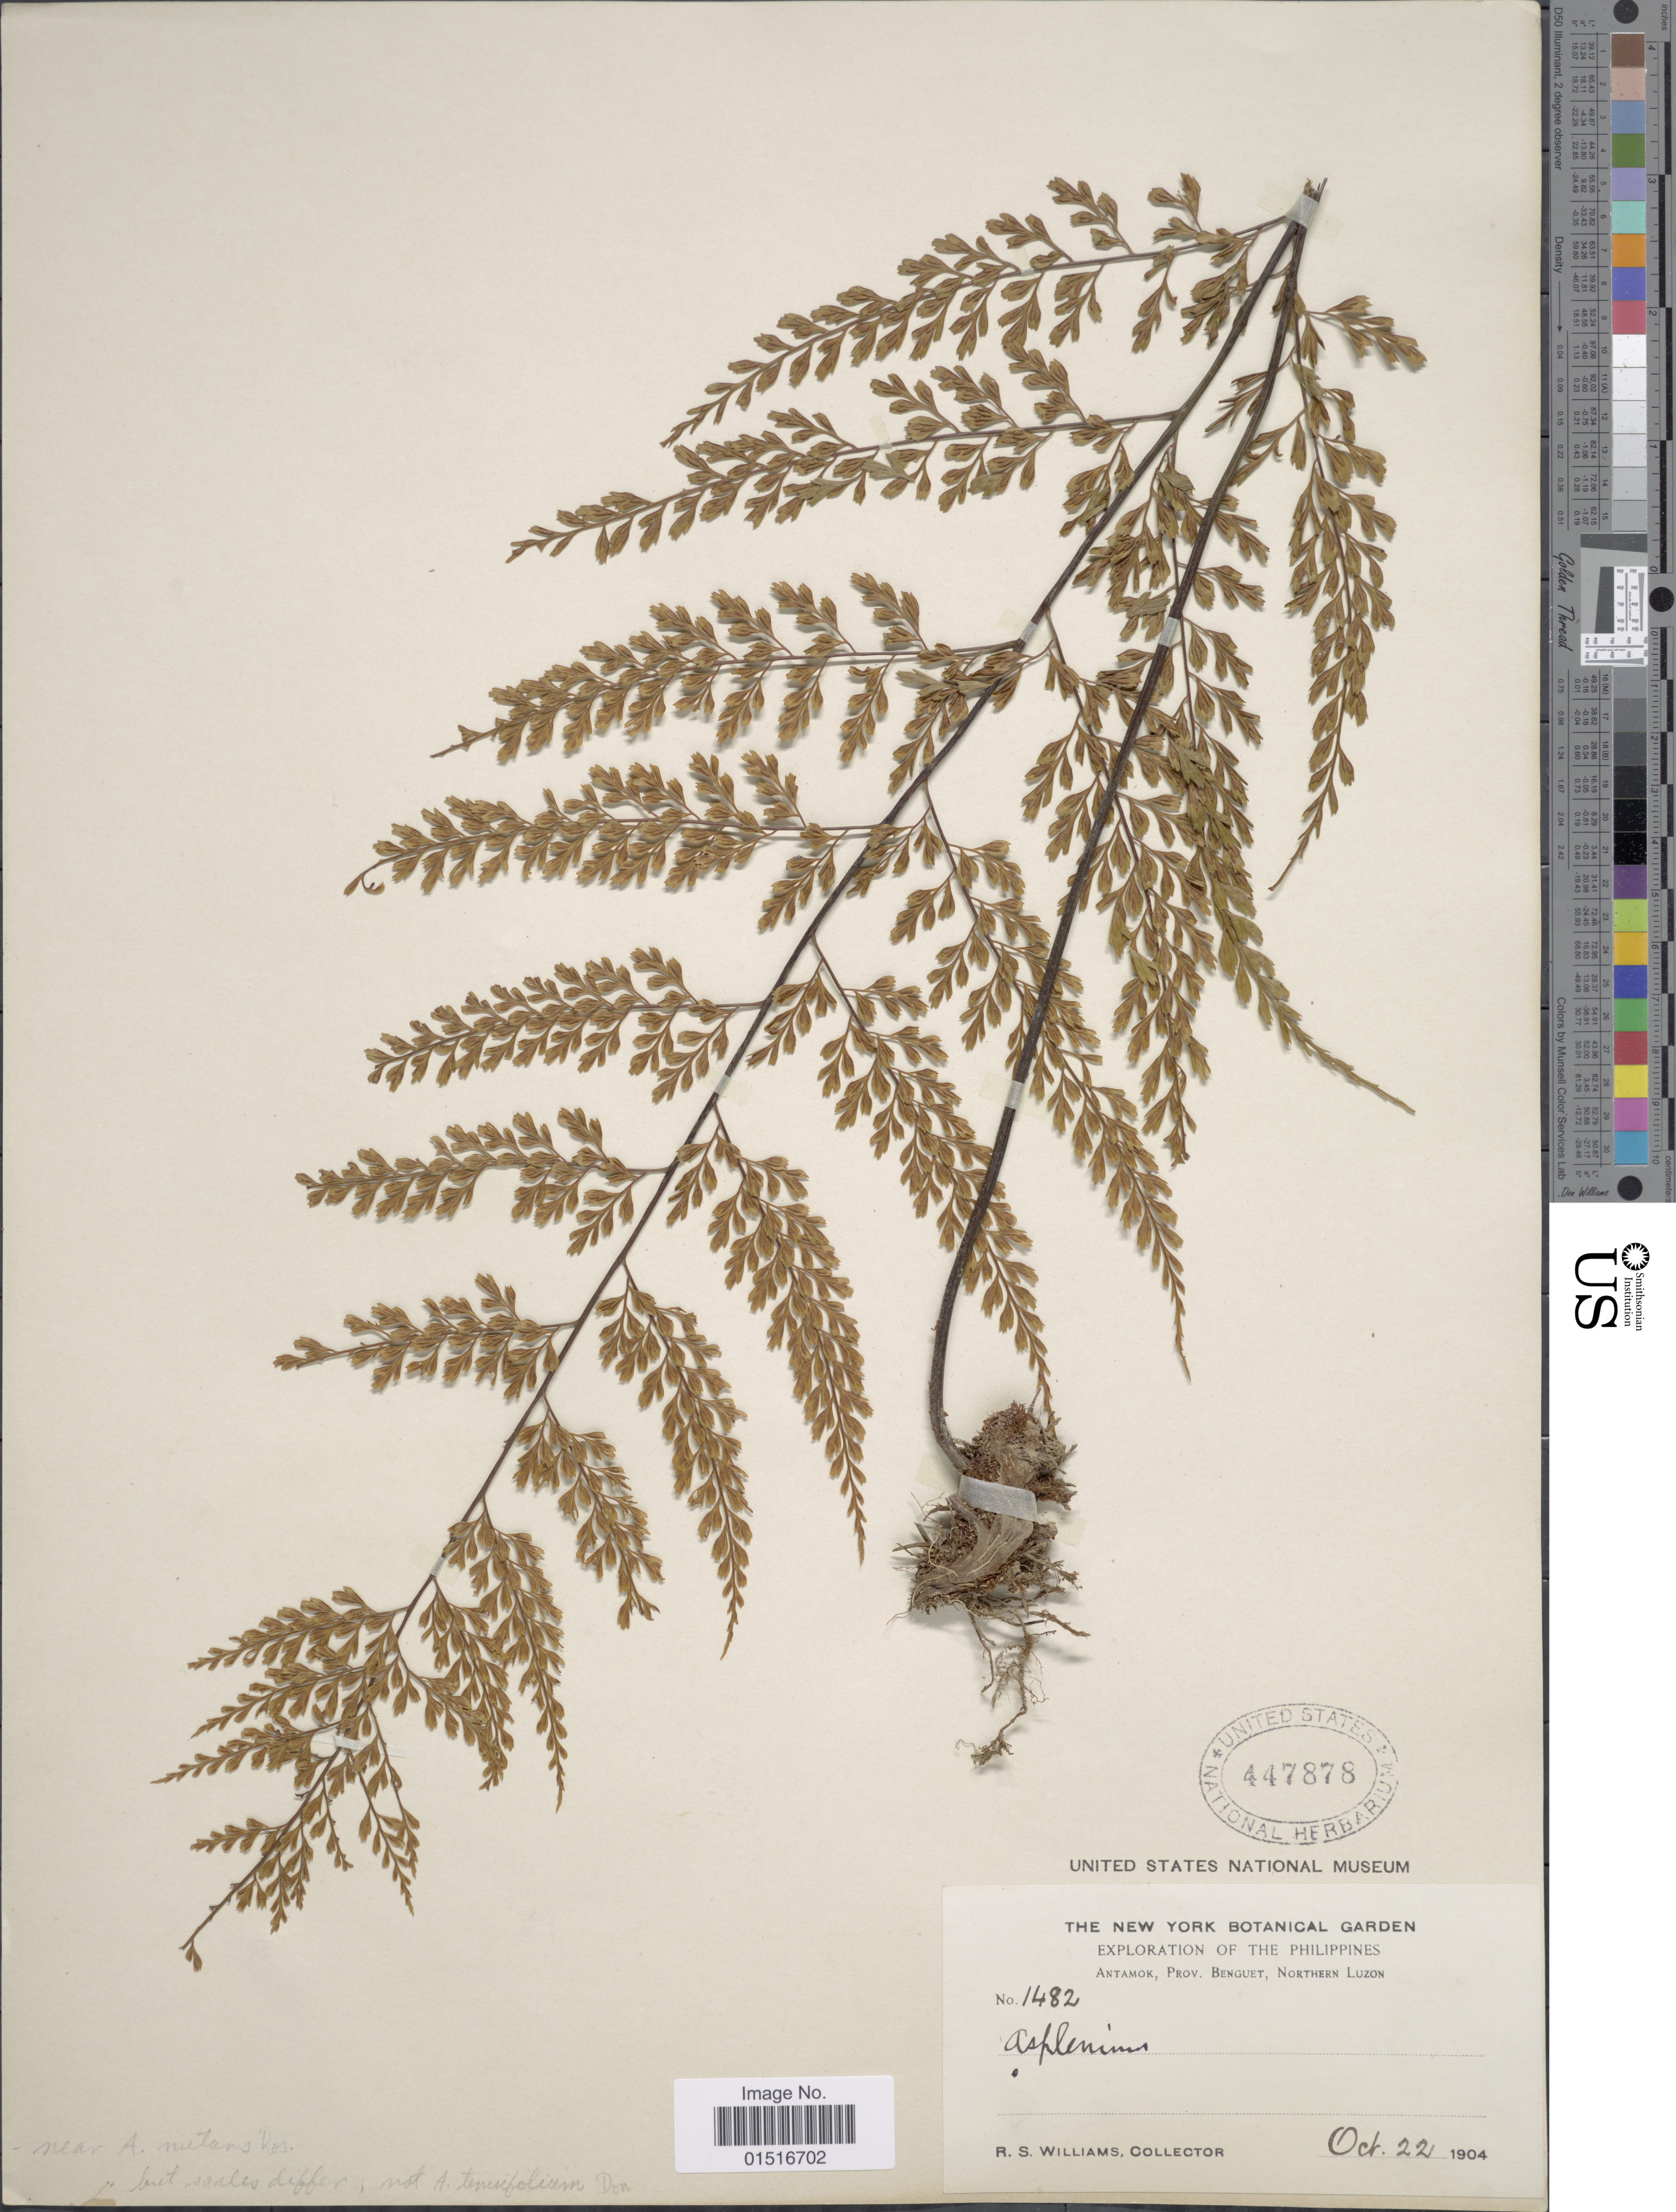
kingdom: Plantae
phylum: Tracheophyta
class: Polypodiopsida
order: Polypodiales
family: Aspleniaceae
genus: Asplenium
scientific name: Asplenium nutans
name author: Rosenst.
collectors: R. S. Williams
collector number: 1482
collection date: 1904-10-22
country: Philippines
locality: Antamok, Prov. Benguet, Northern Luzon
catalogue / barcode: US 447878